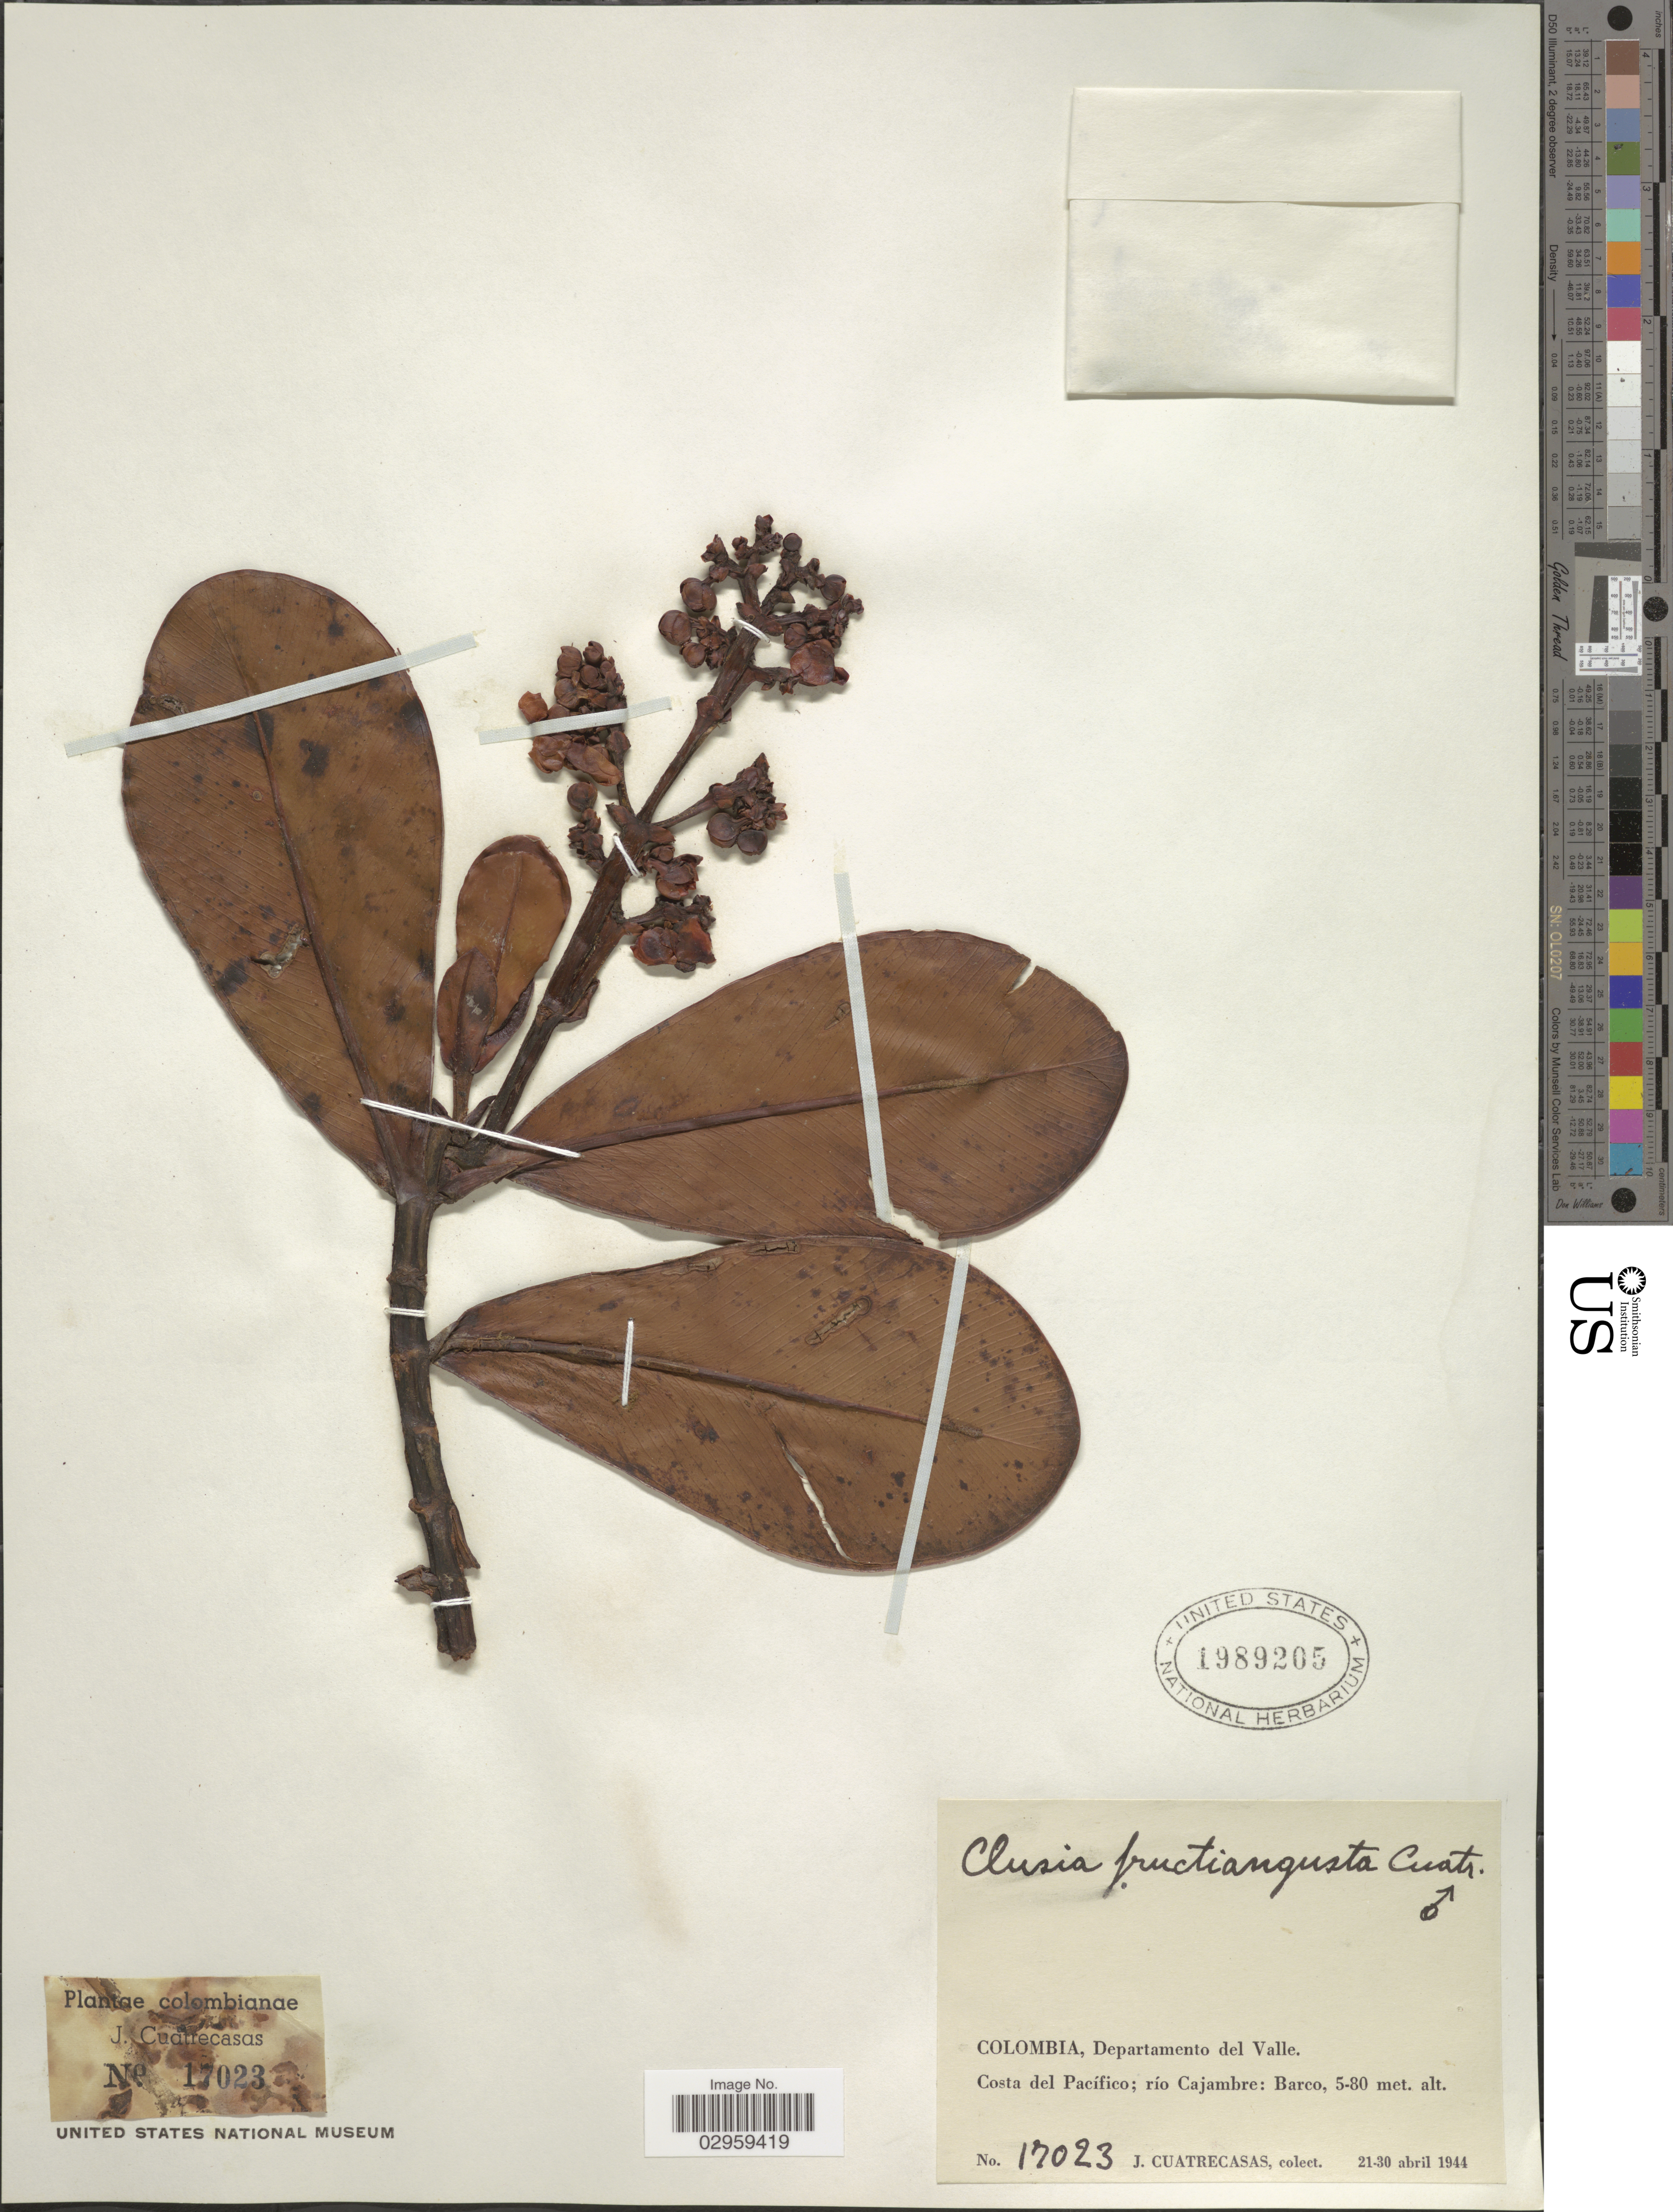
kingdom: Plantae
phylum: Tracheophyta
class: Magnoliopsida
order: Malpighiales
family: Clusiaceae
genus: Clusia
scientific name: Clusia fructiangusta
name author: Cuatrec.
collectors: J. Cuatrecasas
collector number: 17023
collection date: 1944-04-21/1944-04-30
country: Colombia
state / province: Valle del Cauca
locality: Departamento del Valle. Costa del Pacífico; río Cajambre: Barco.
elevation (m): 5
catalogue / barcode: US 1989205